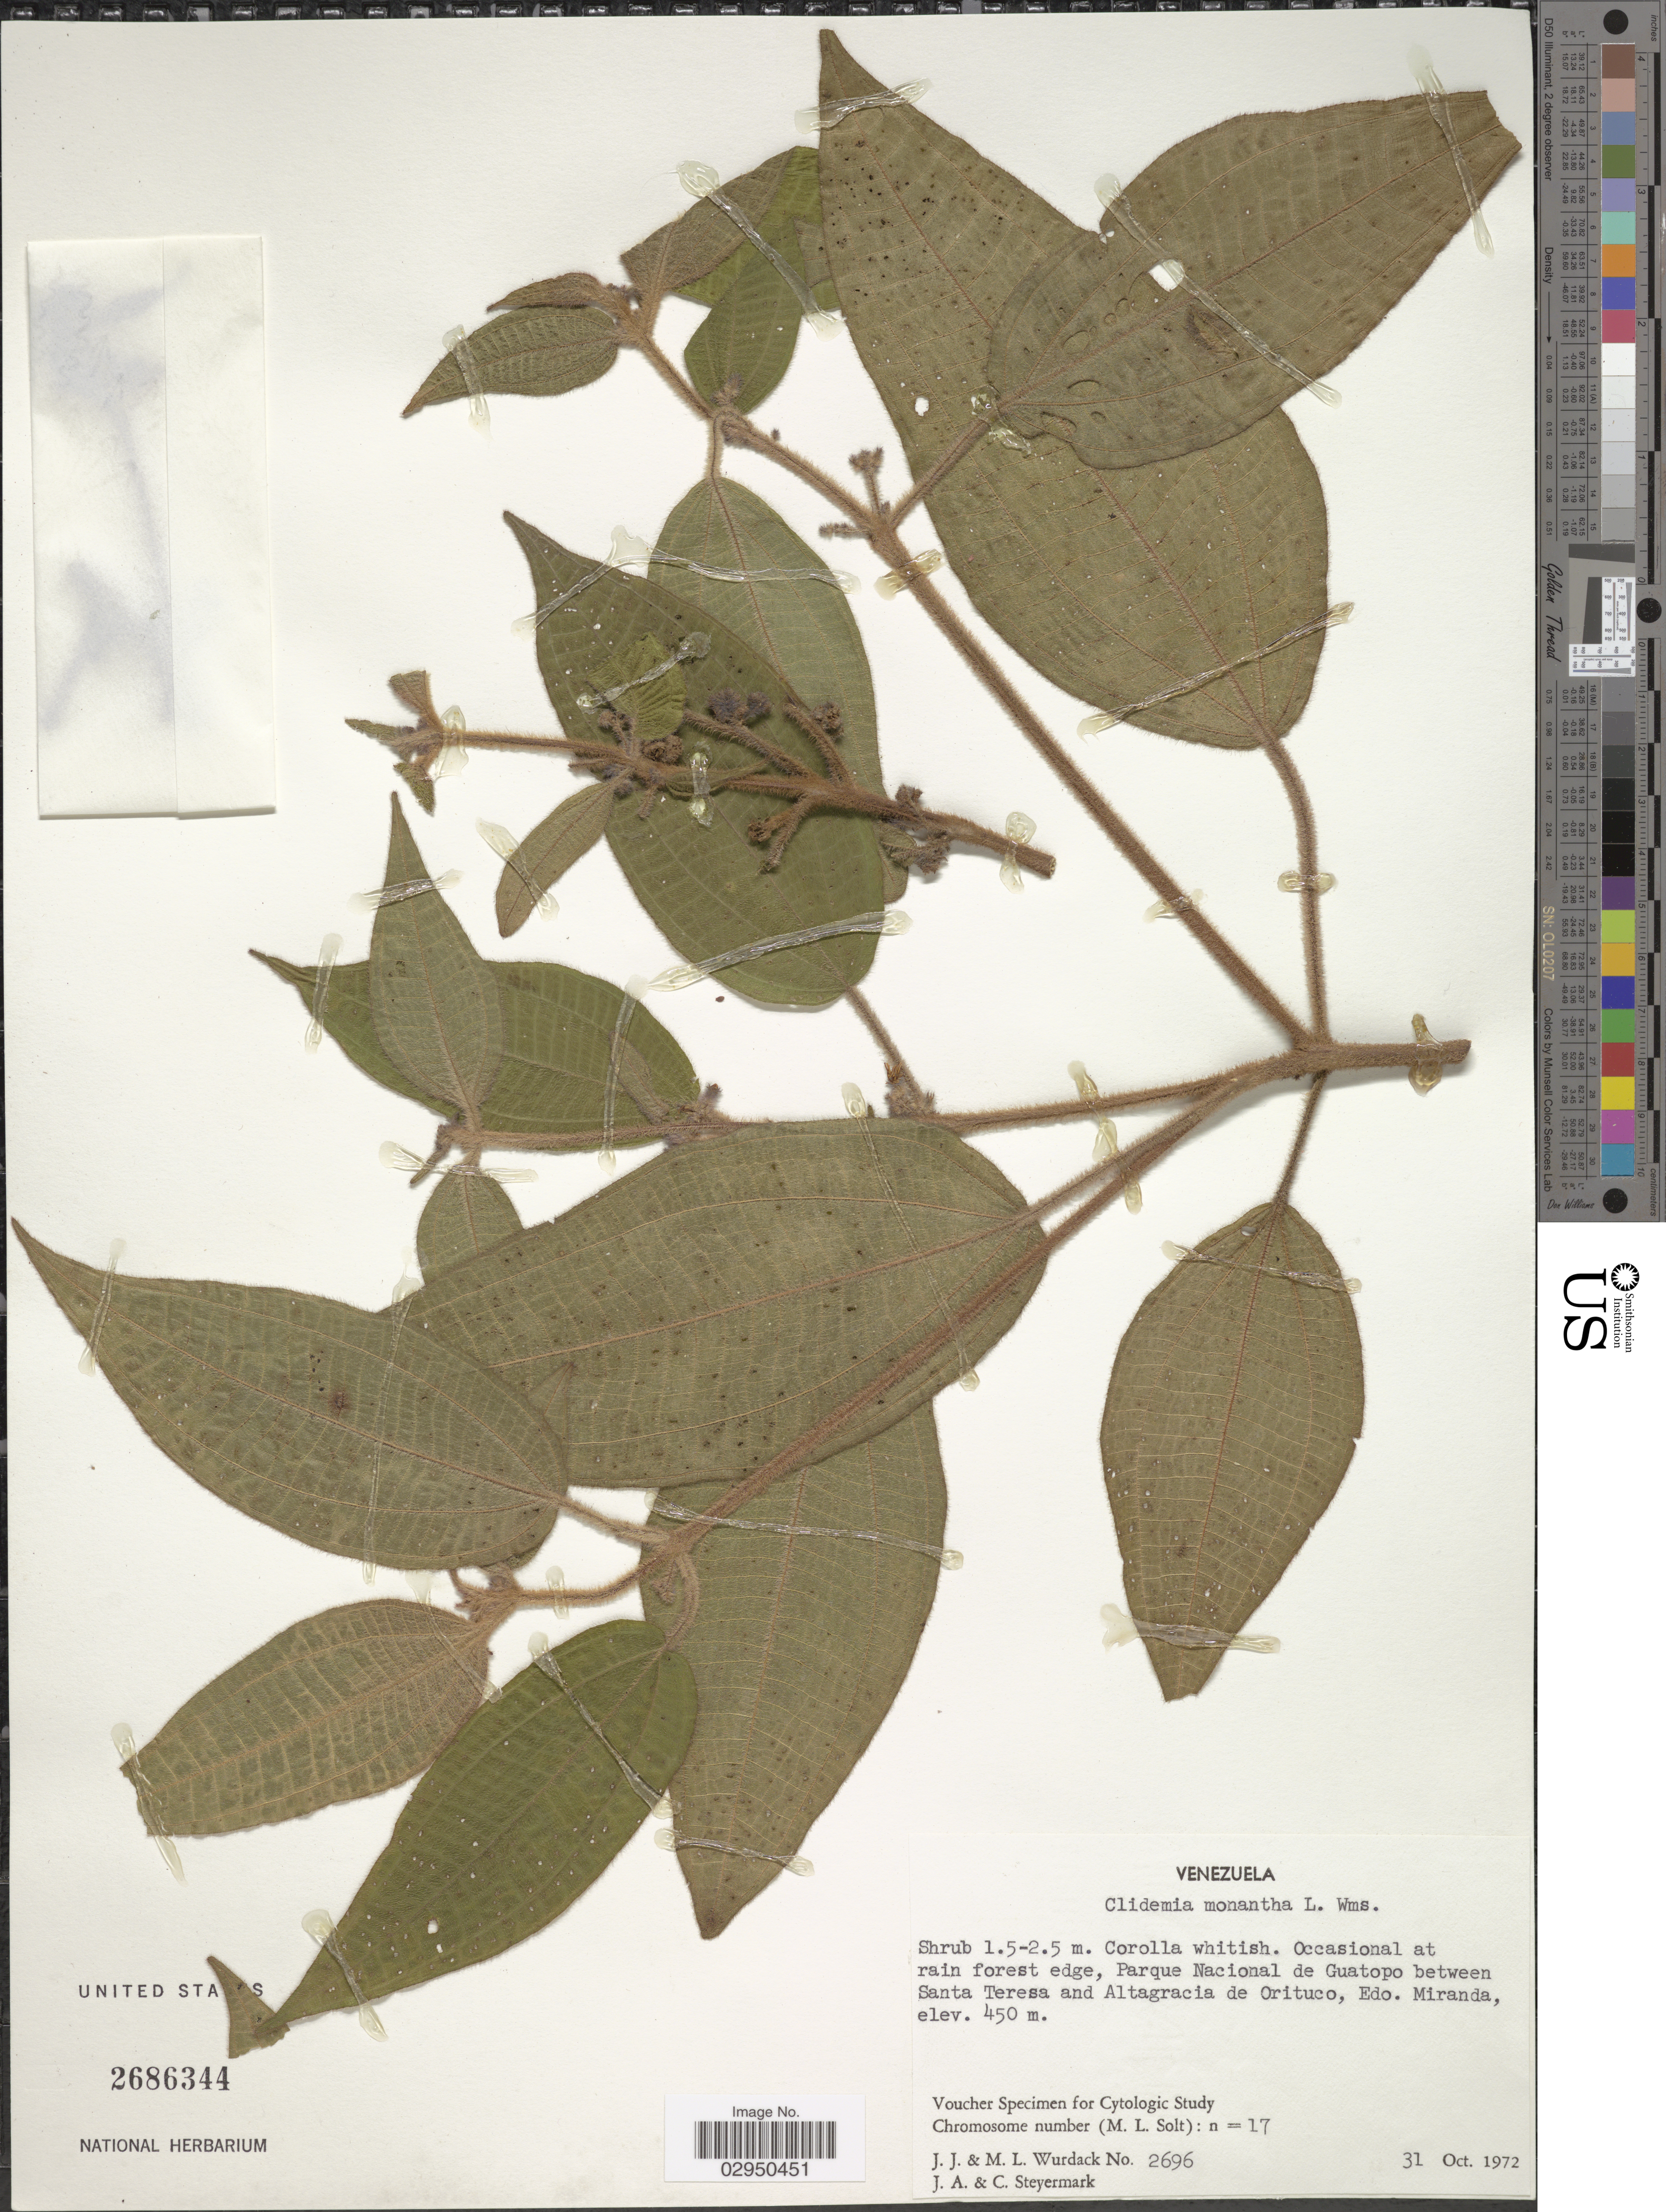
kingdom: Plantae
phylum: Tracheophyta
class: Magnoliopsida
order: Myrtales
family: Melastomataceae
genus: Clidemia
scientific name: Clidemia monantha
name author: L.O. Williams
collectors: J. J. Wurdack, M. L. Wurdack, J. Steyermark & C. Steyermark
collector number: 2696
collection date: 1972-10-31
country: Venezuela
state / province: Miranda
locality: Occasional at rain forest edge, Parque Nacional de Guatopo between Santa Teresa and Altagracia de Orituco.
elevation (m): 450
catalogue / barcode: US 2686344